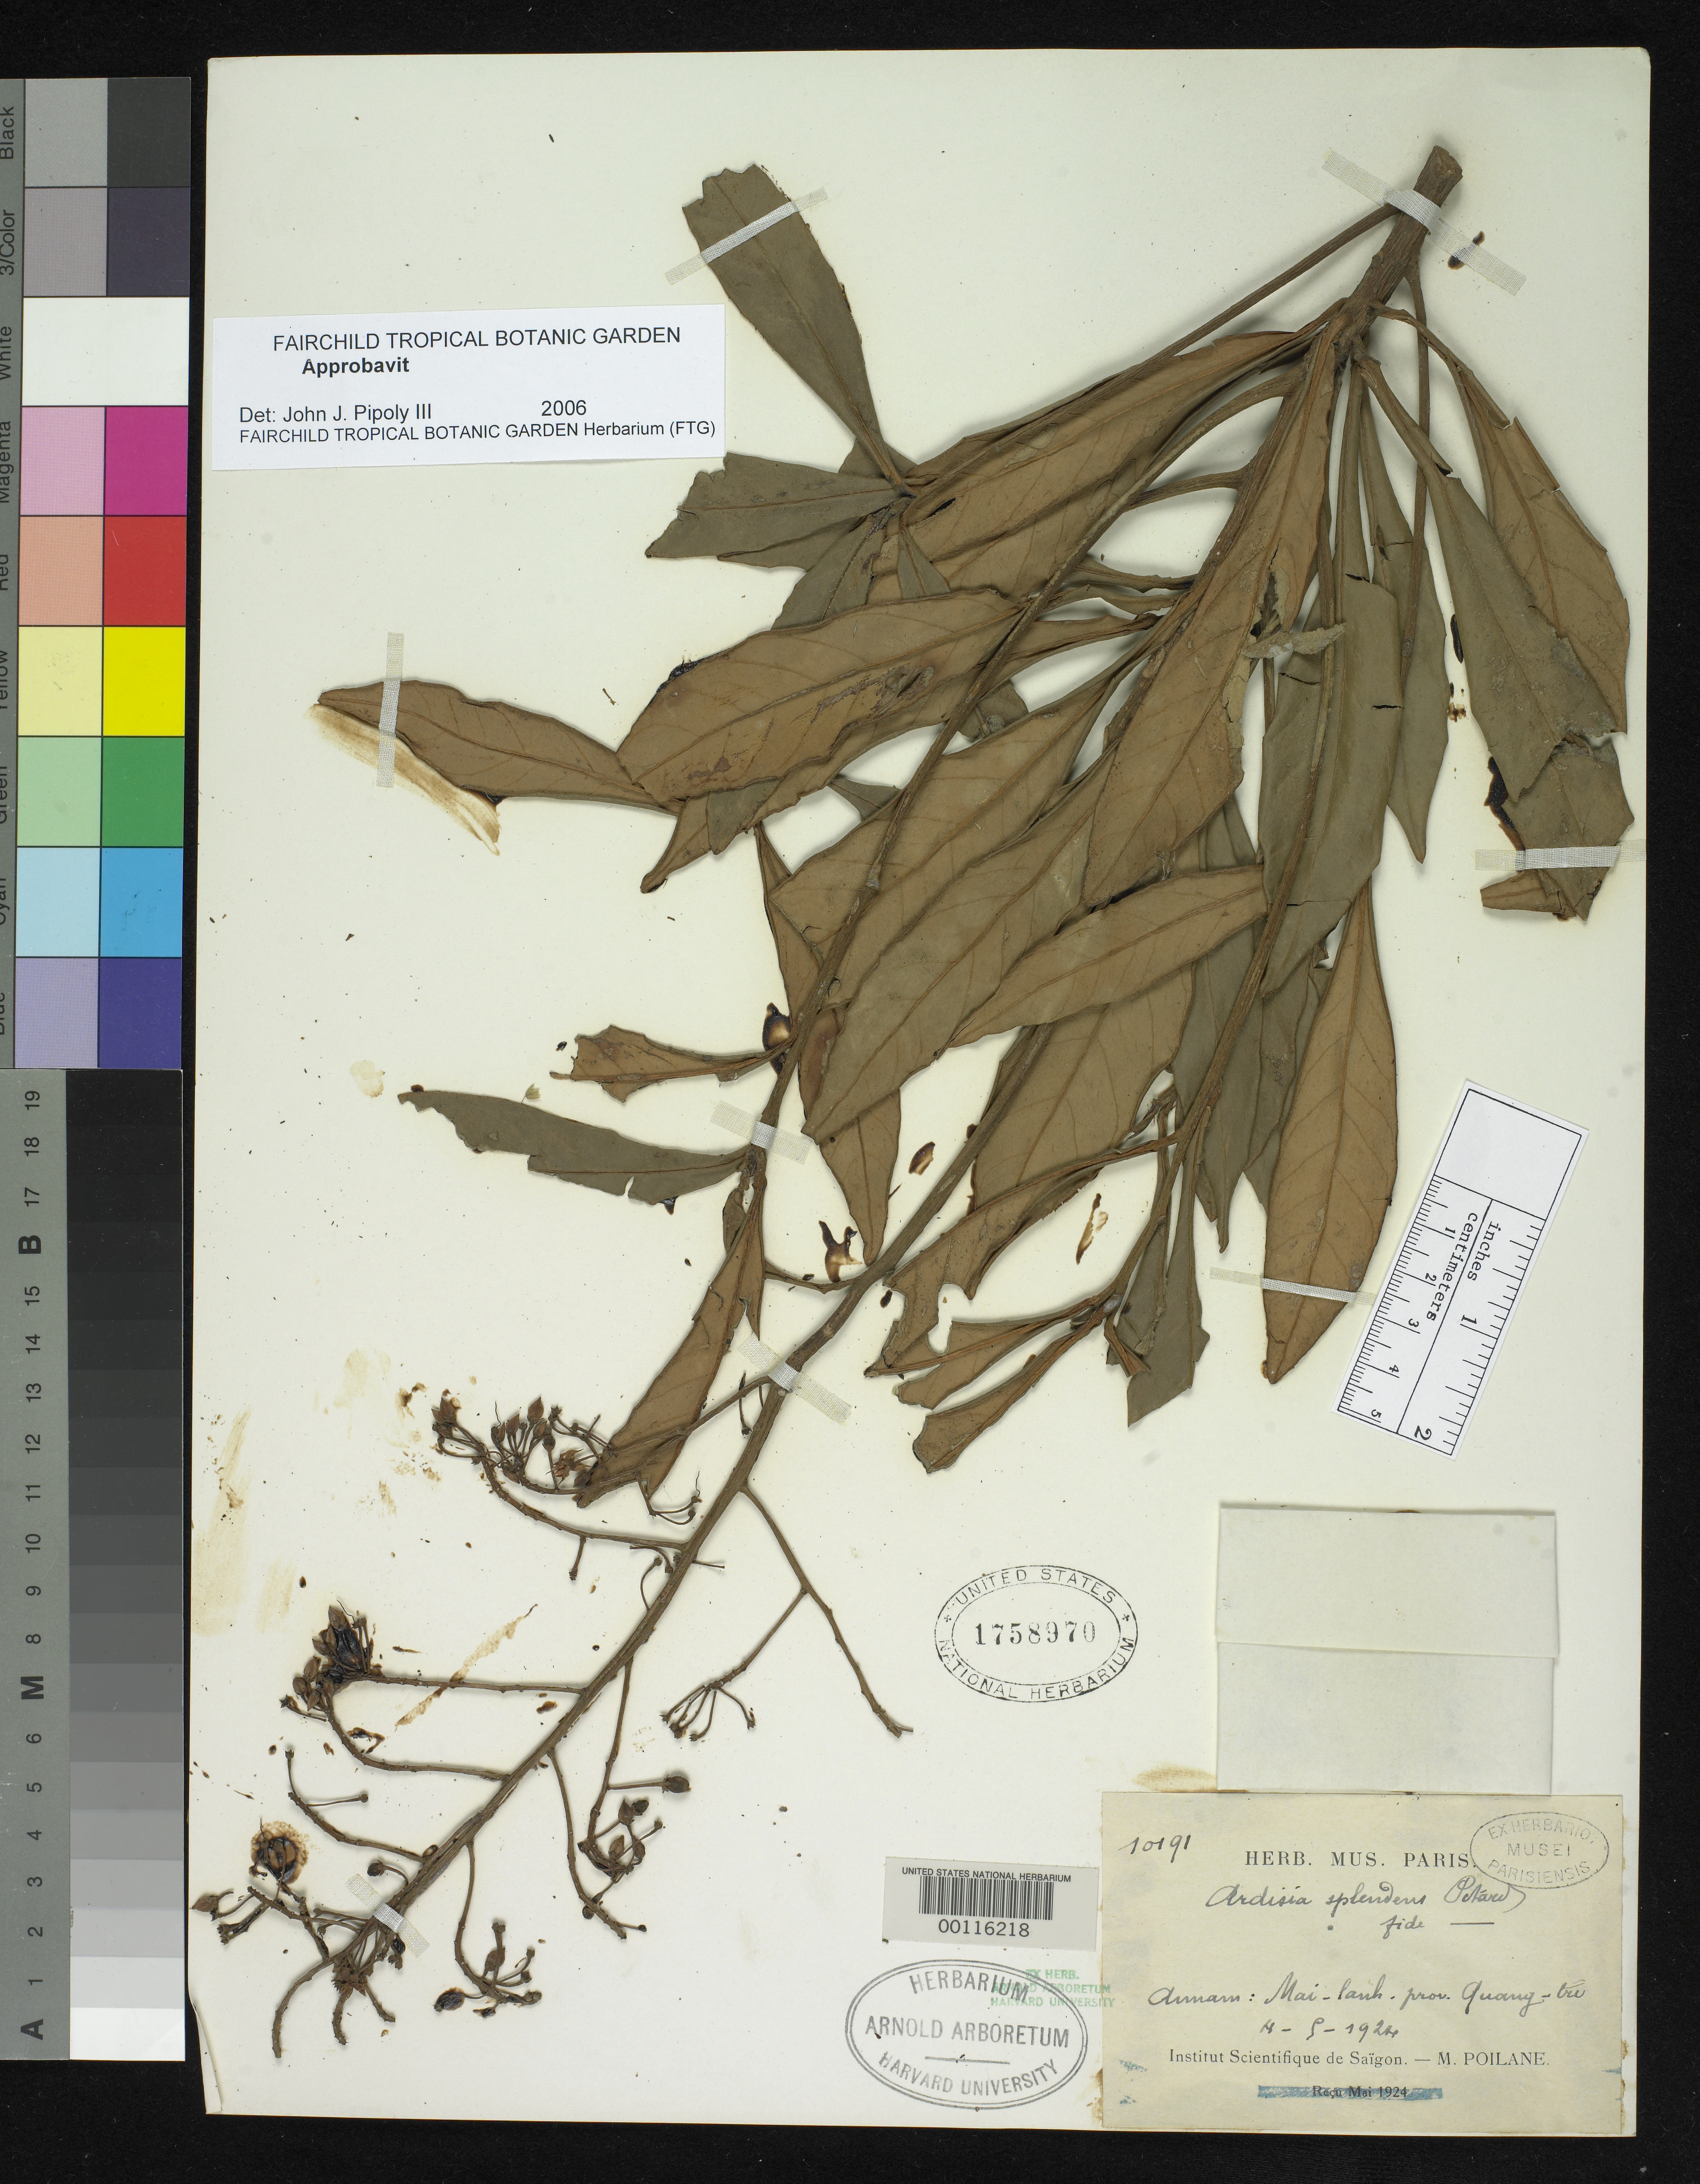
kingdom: Plantae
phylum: Tracheophyta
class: Magnoliopsida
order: Ericales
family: Primulaceae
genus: Ardisia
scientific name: Ardisia splendens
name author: Pit. in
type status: Type Collection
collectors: M. Poilane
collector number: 10191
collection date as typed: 05 May 1924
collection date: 1924-05-05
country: Vietnam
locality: Mai-lanh, Prov. Quang Tri.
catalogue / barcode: US 1758970